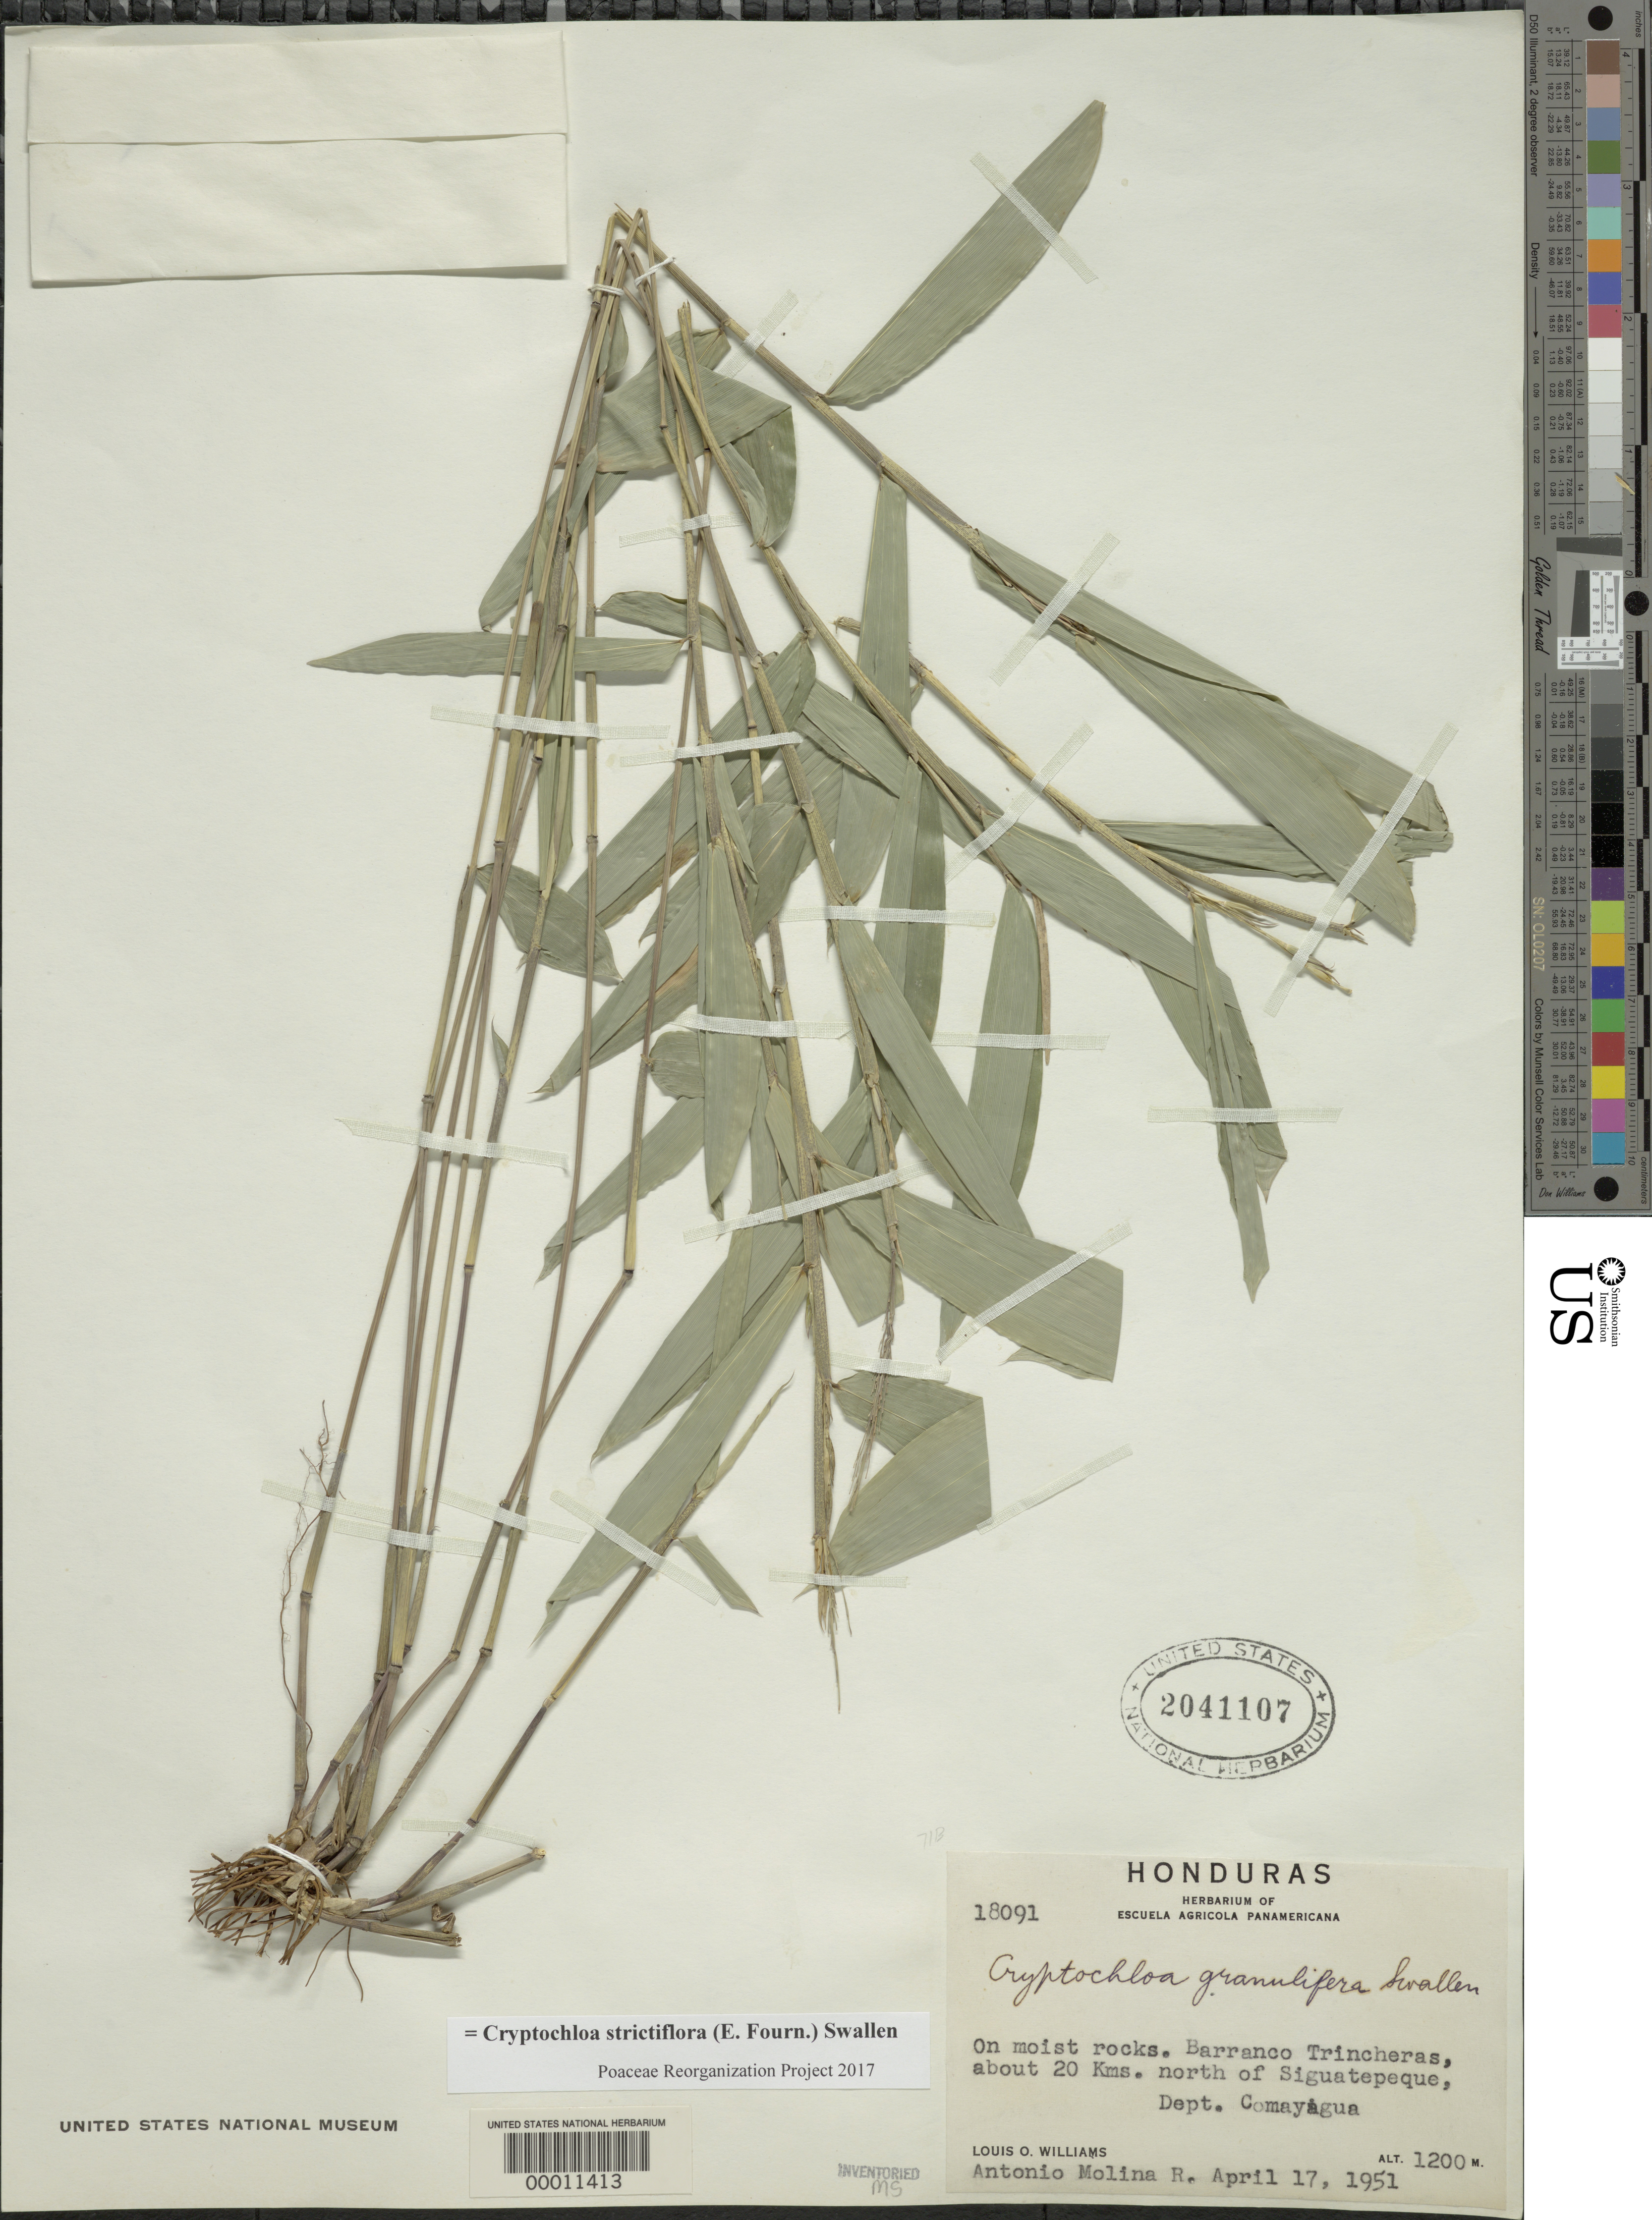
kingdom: Plantae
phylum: Tracheophyta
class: Liliopsida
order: Poales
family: Poaceae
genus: Cryptochloa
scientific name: Cryptochloa strictiflora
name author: (E. Fourn.) Swallen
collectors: A. Molina R. & L. O. Williams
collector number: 18091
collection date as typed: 17 Apr 1951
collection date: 1951-04-17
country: Honduras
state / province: Comayagua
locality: Barranco Trincheras, Siguatepeque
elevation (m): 1200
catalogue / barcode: US 2041107